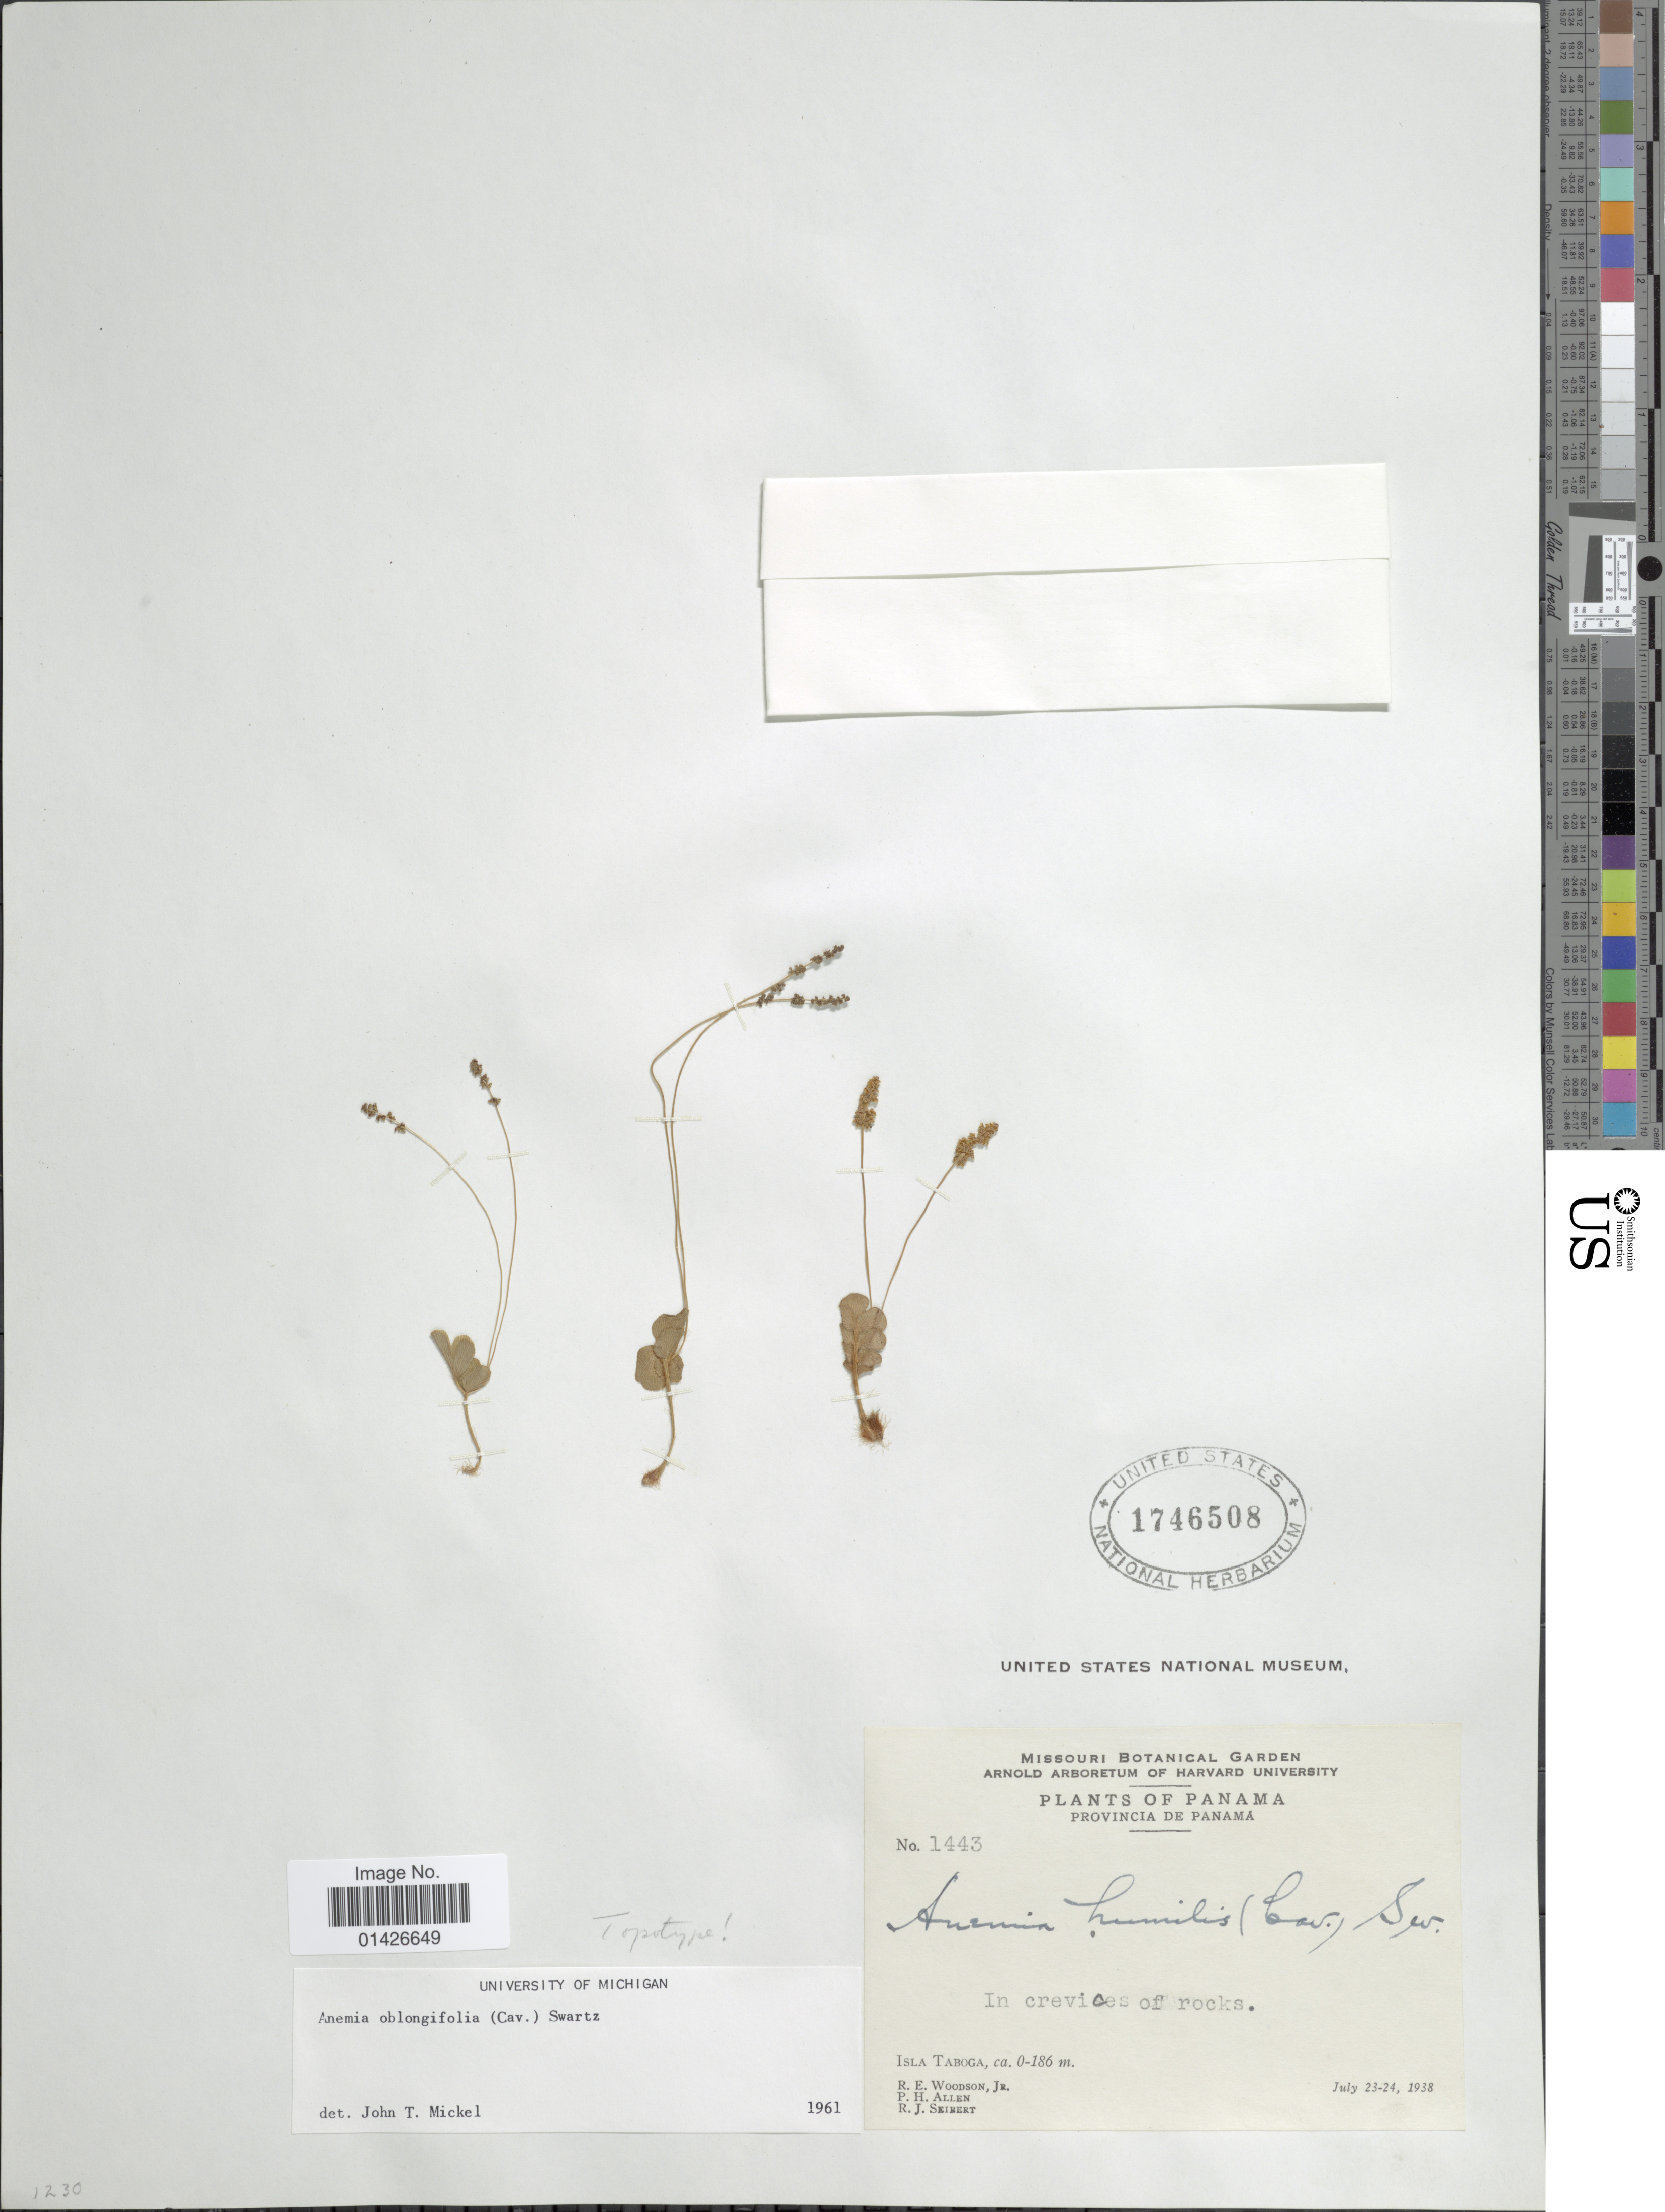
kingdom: Plantae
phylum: Tracheophyta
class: Polypodiopsida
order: Schizaeales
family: Anemiaceae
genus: Anemia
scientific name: Anemia oblongifolia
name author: (Cav.) Sw.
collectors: R. E. Woodson, P. H. Allen & R. J. Seibert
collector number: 1443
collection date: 1938-07-23/1938-07-24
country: Panama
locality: Provincia de Panama, Isla Taboga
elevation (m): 0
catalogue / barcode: US 1746508